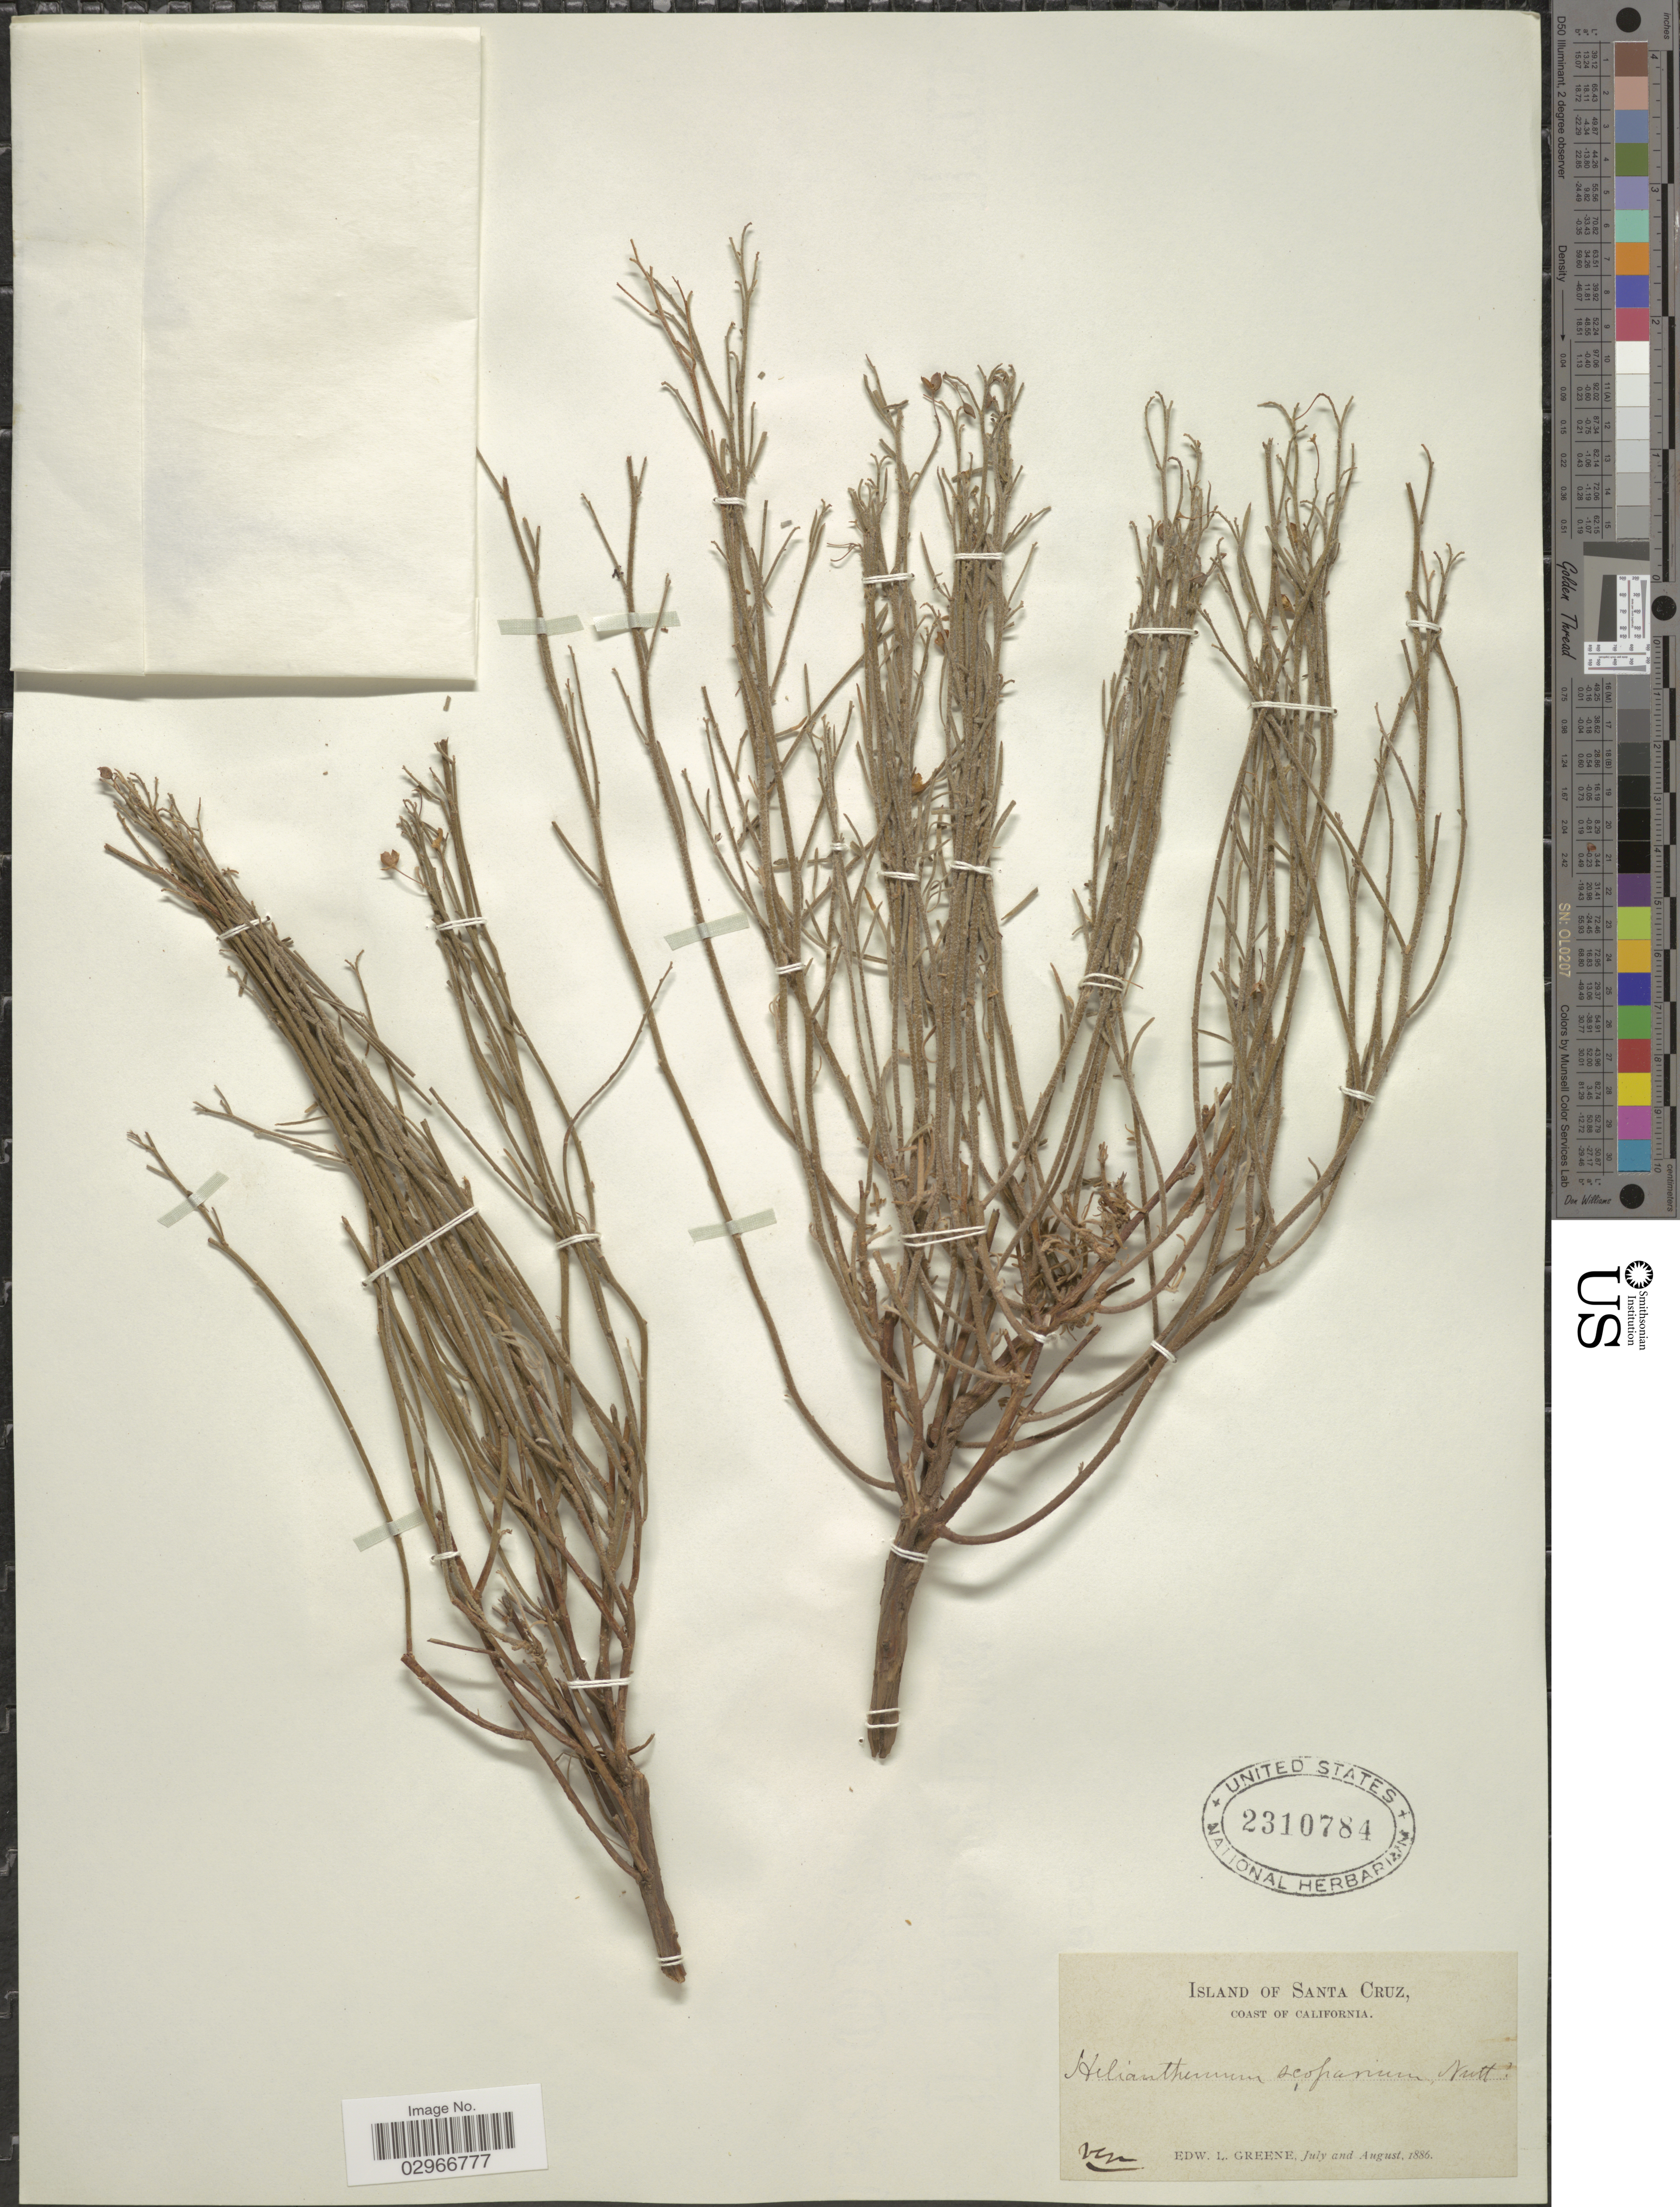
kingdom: Plantae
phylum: Tracheophyta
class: Magnoliopsida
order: Malvales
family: Cistaceae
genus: Helianthemum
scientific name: Helianthemum scoparium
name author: Nutt. ex Torr. & A. Gray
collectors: E. L. Greene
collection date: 1886-07/1886-08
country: United States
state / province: California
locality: Island of Santa Cruz, Coast of California.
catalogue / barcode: US 2310784